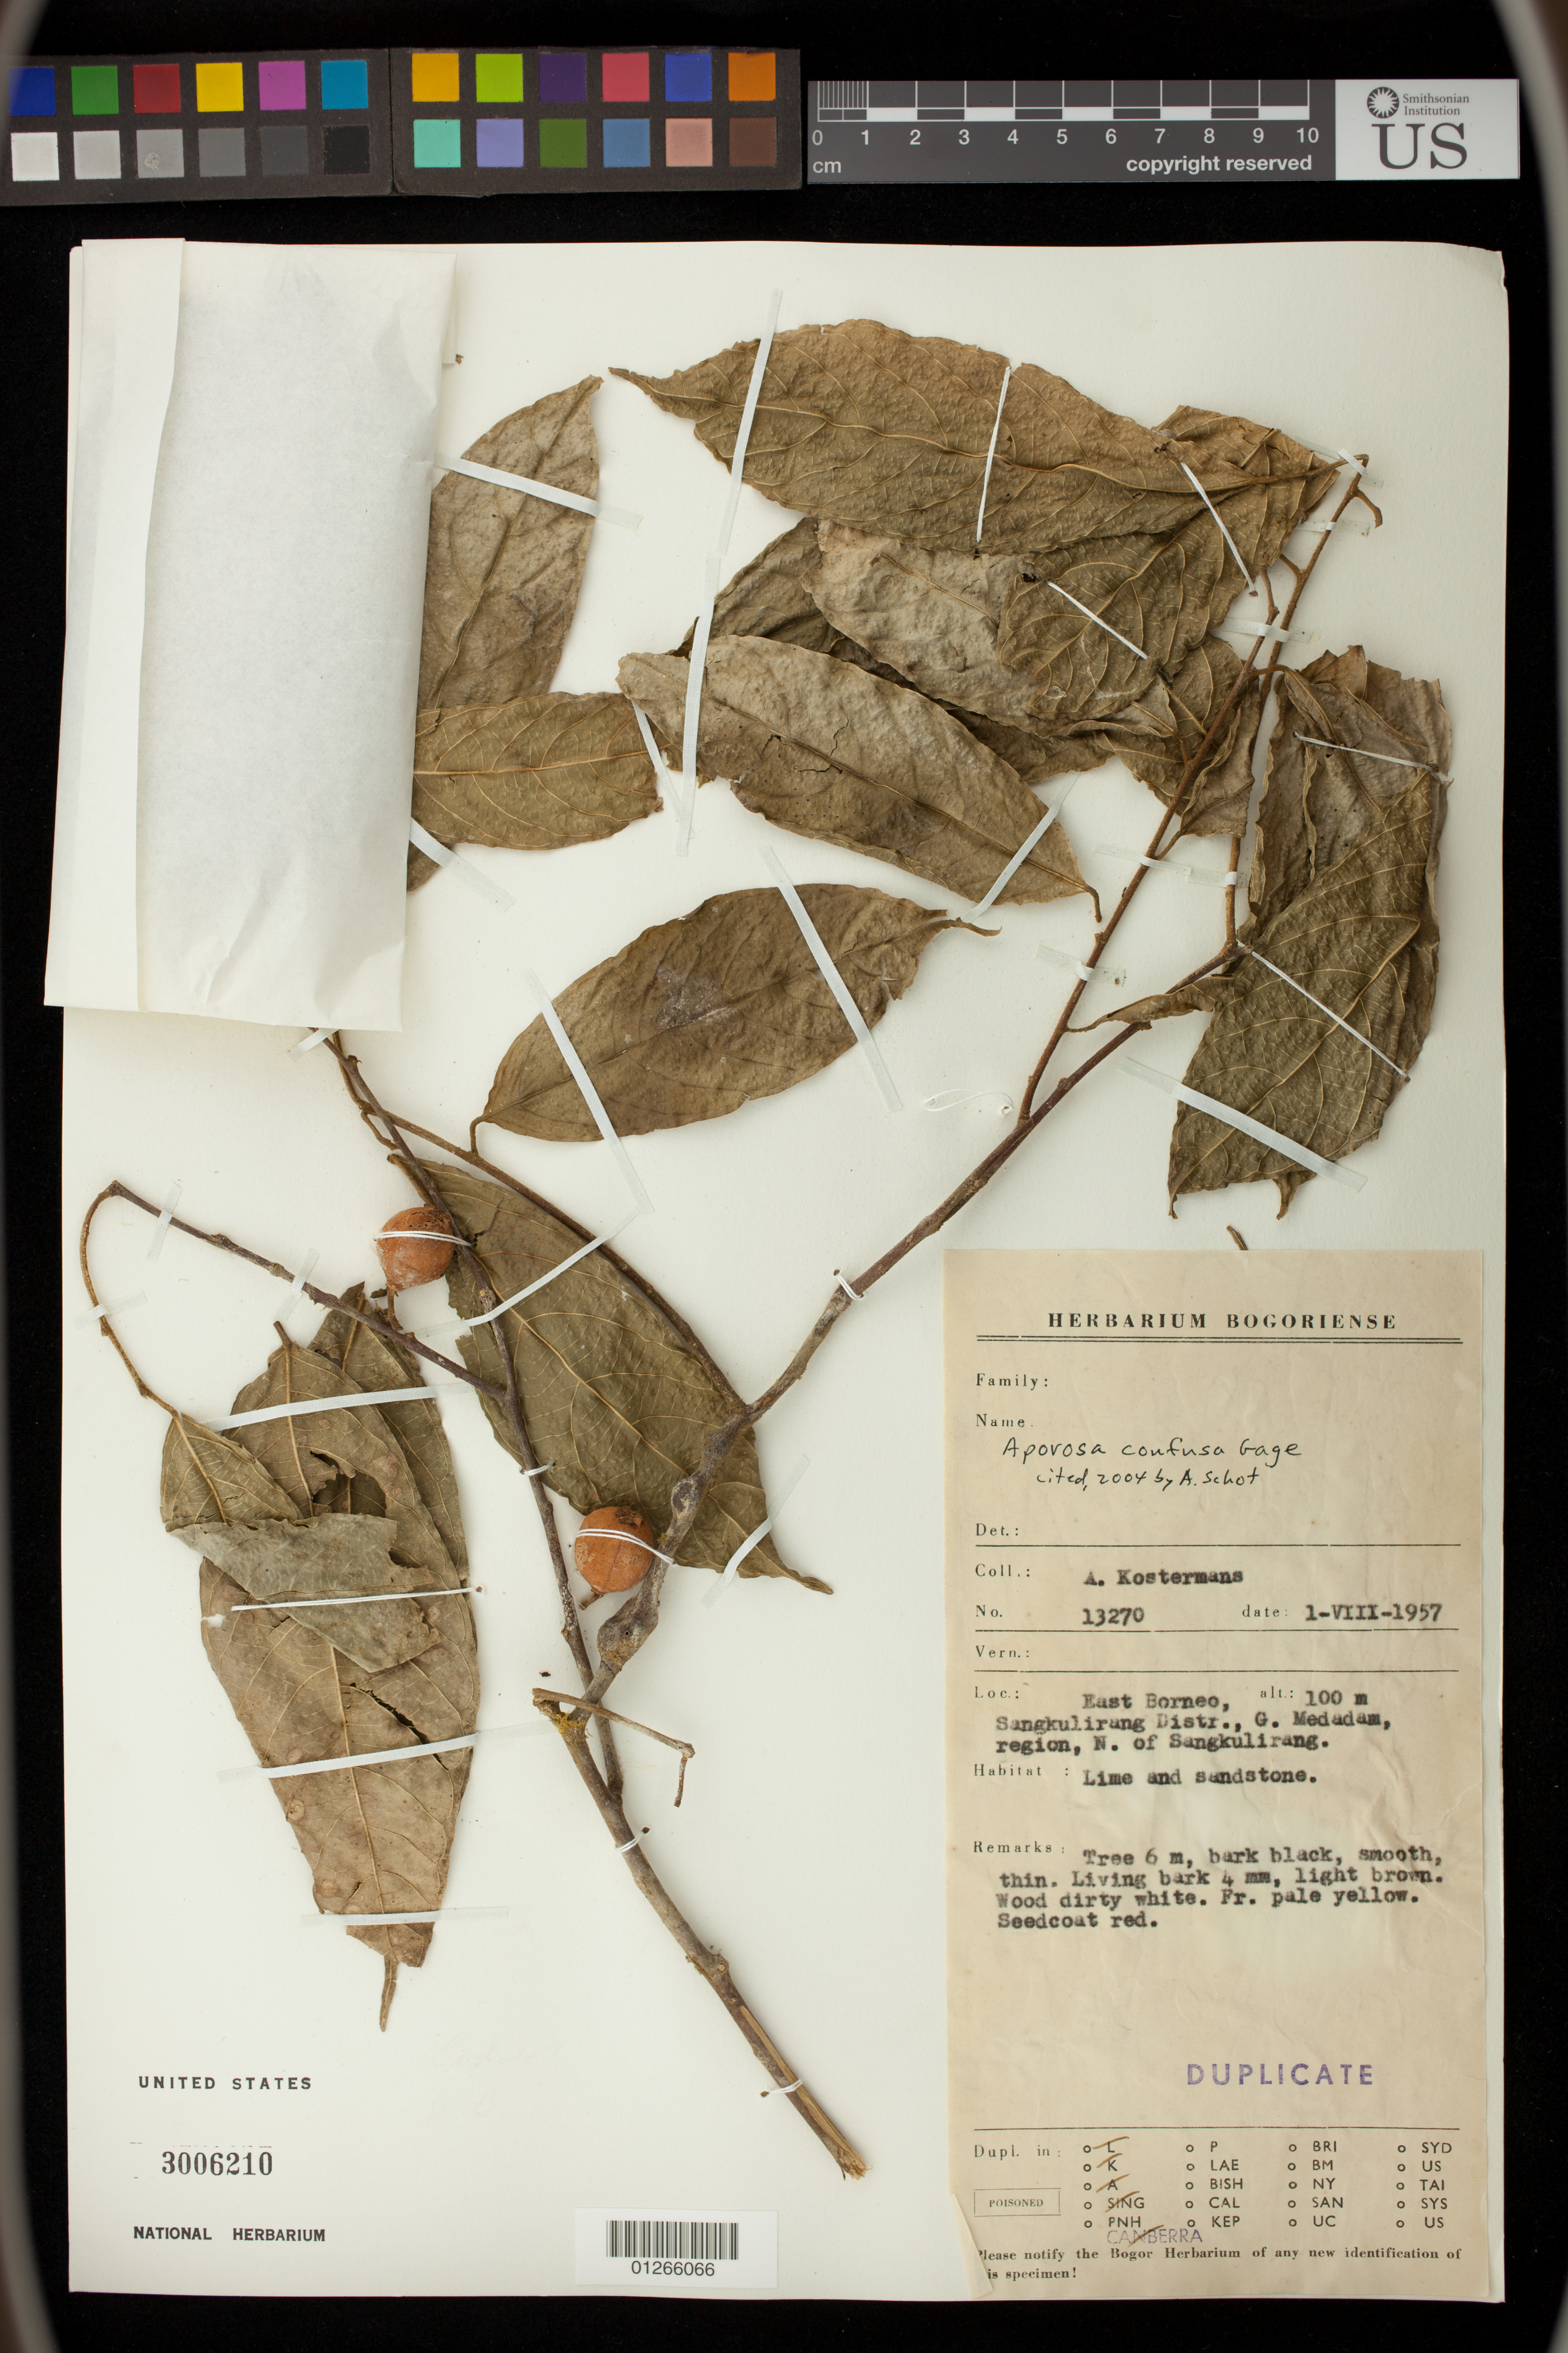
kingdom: Plantae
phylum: Tracheophyta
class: Magnoliopsida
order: Malpighiales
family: Phyllanthaceae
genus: Aporosa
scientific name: Aporosa confusa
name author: Gage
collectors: A. Kostermans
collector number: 13270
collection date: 1957-08-01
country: Indonesia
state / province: Kalimantan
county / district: Kalimantan Timur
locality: East Borneo, Sangkulirang distr., G. Medadam, region, N. of Sangkulirang.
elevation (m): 100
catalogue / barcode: US 3006210